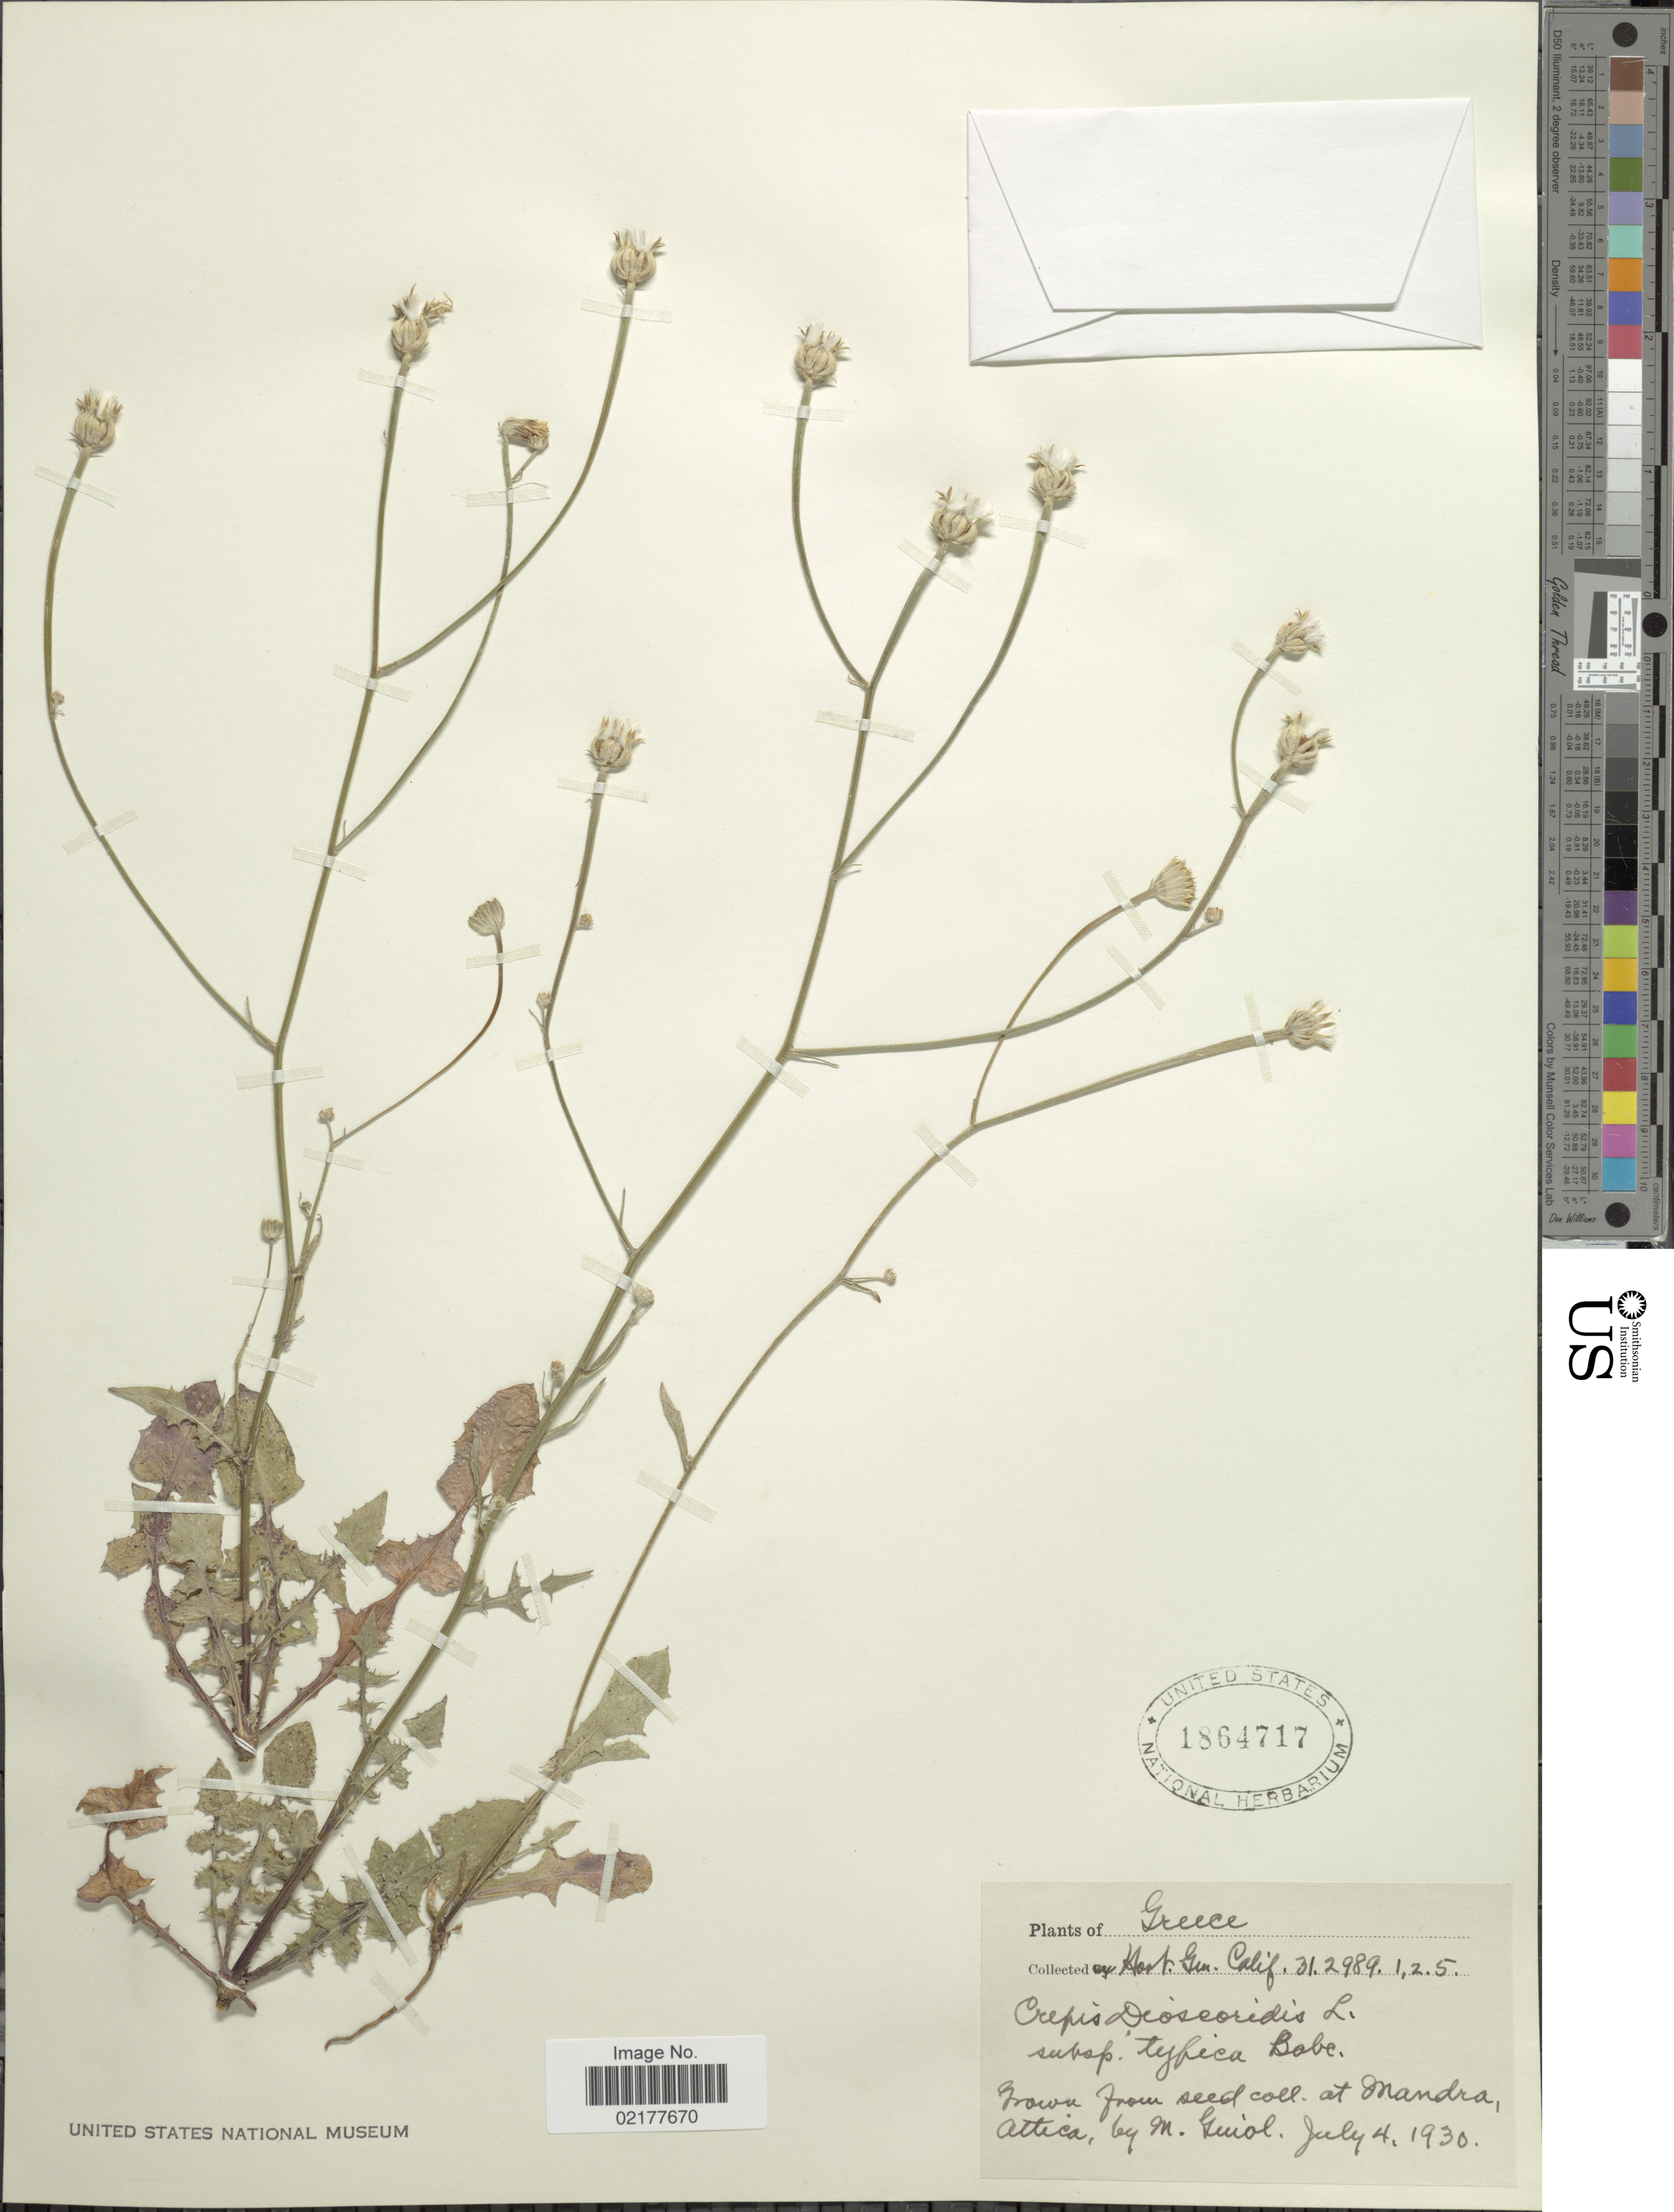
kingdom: Plantae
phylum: Tracheophyta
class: Magnoliopsida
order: Asterales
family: Asteraceae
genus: Crepis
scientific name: Crepis dioscoridis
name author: L.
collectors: Hort. Gen. Calif.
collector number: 312989125?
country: Greece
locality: Greece [unsure placement]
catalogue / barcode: US 1864717